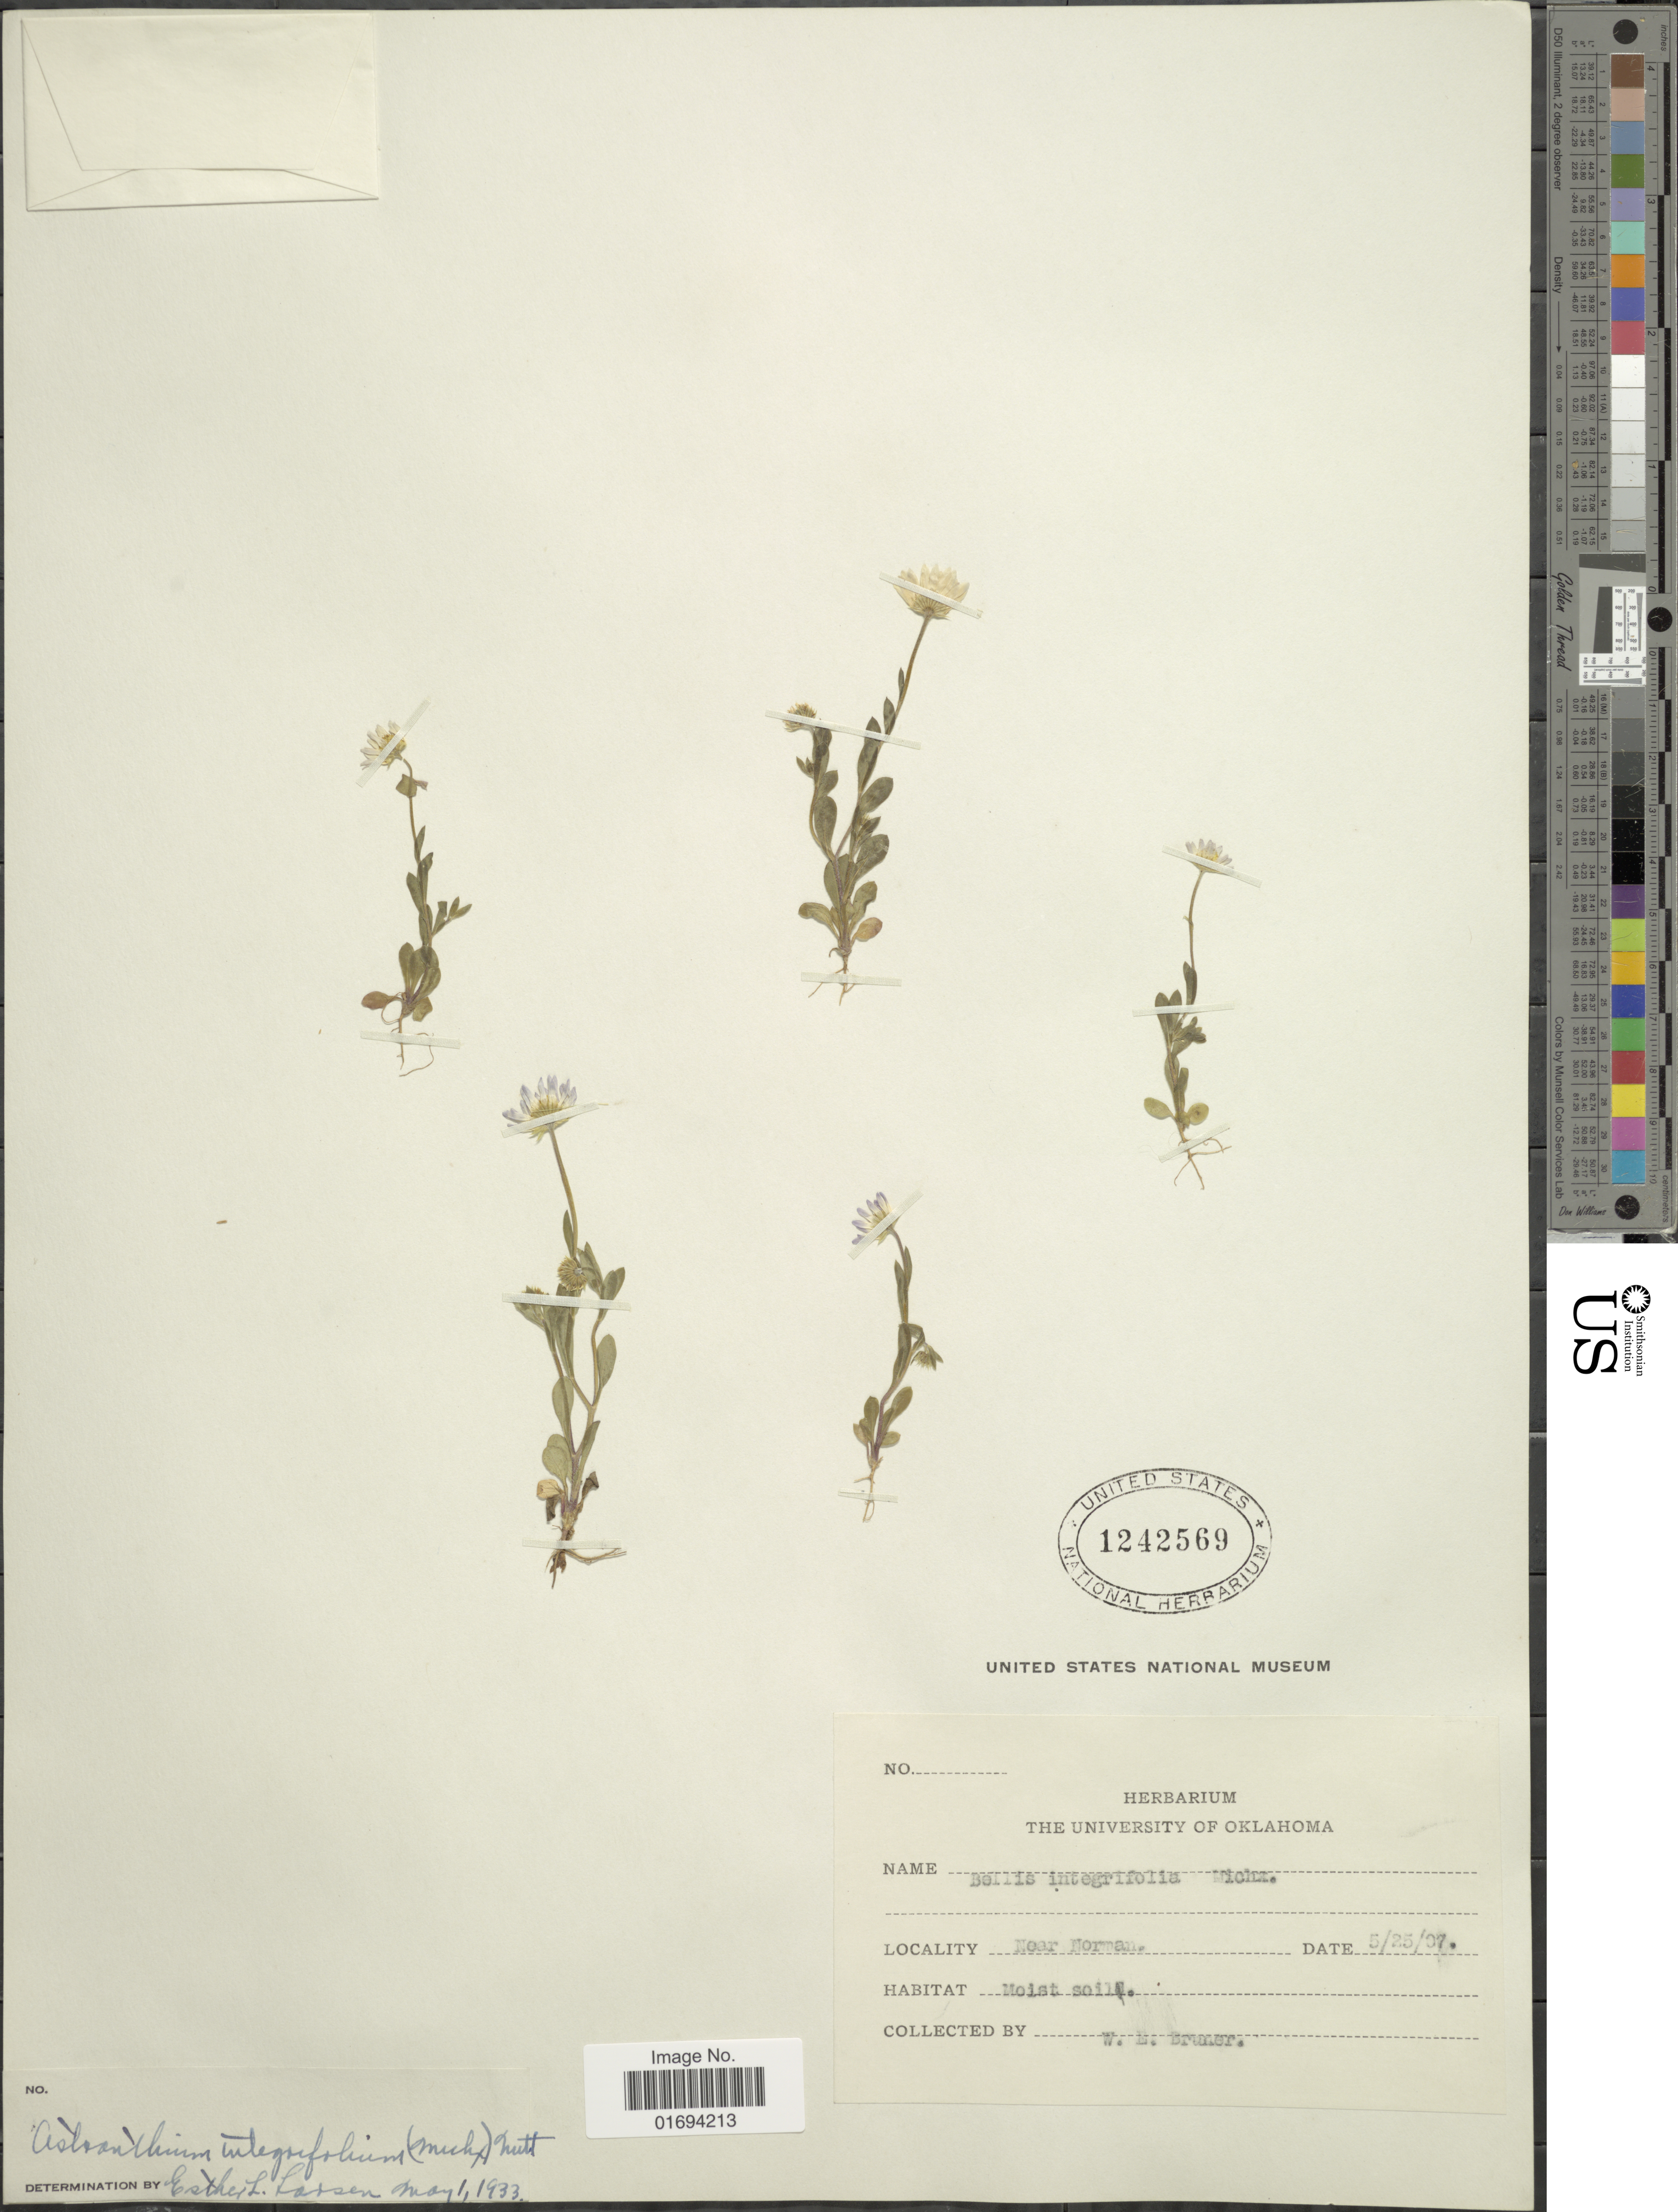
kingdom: Plantae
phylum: Tracheophyta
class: Magnoliopsida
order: Asterales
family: Asteraceae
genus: Astranthium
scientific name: Astranthium integrifolium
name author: (Michx.) Nutt.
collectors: W. Bruner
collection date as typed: Transcribed d/m/y: 25/5/7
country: United States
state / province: Oklahoma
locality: Near Norman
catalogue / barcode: US 1242569